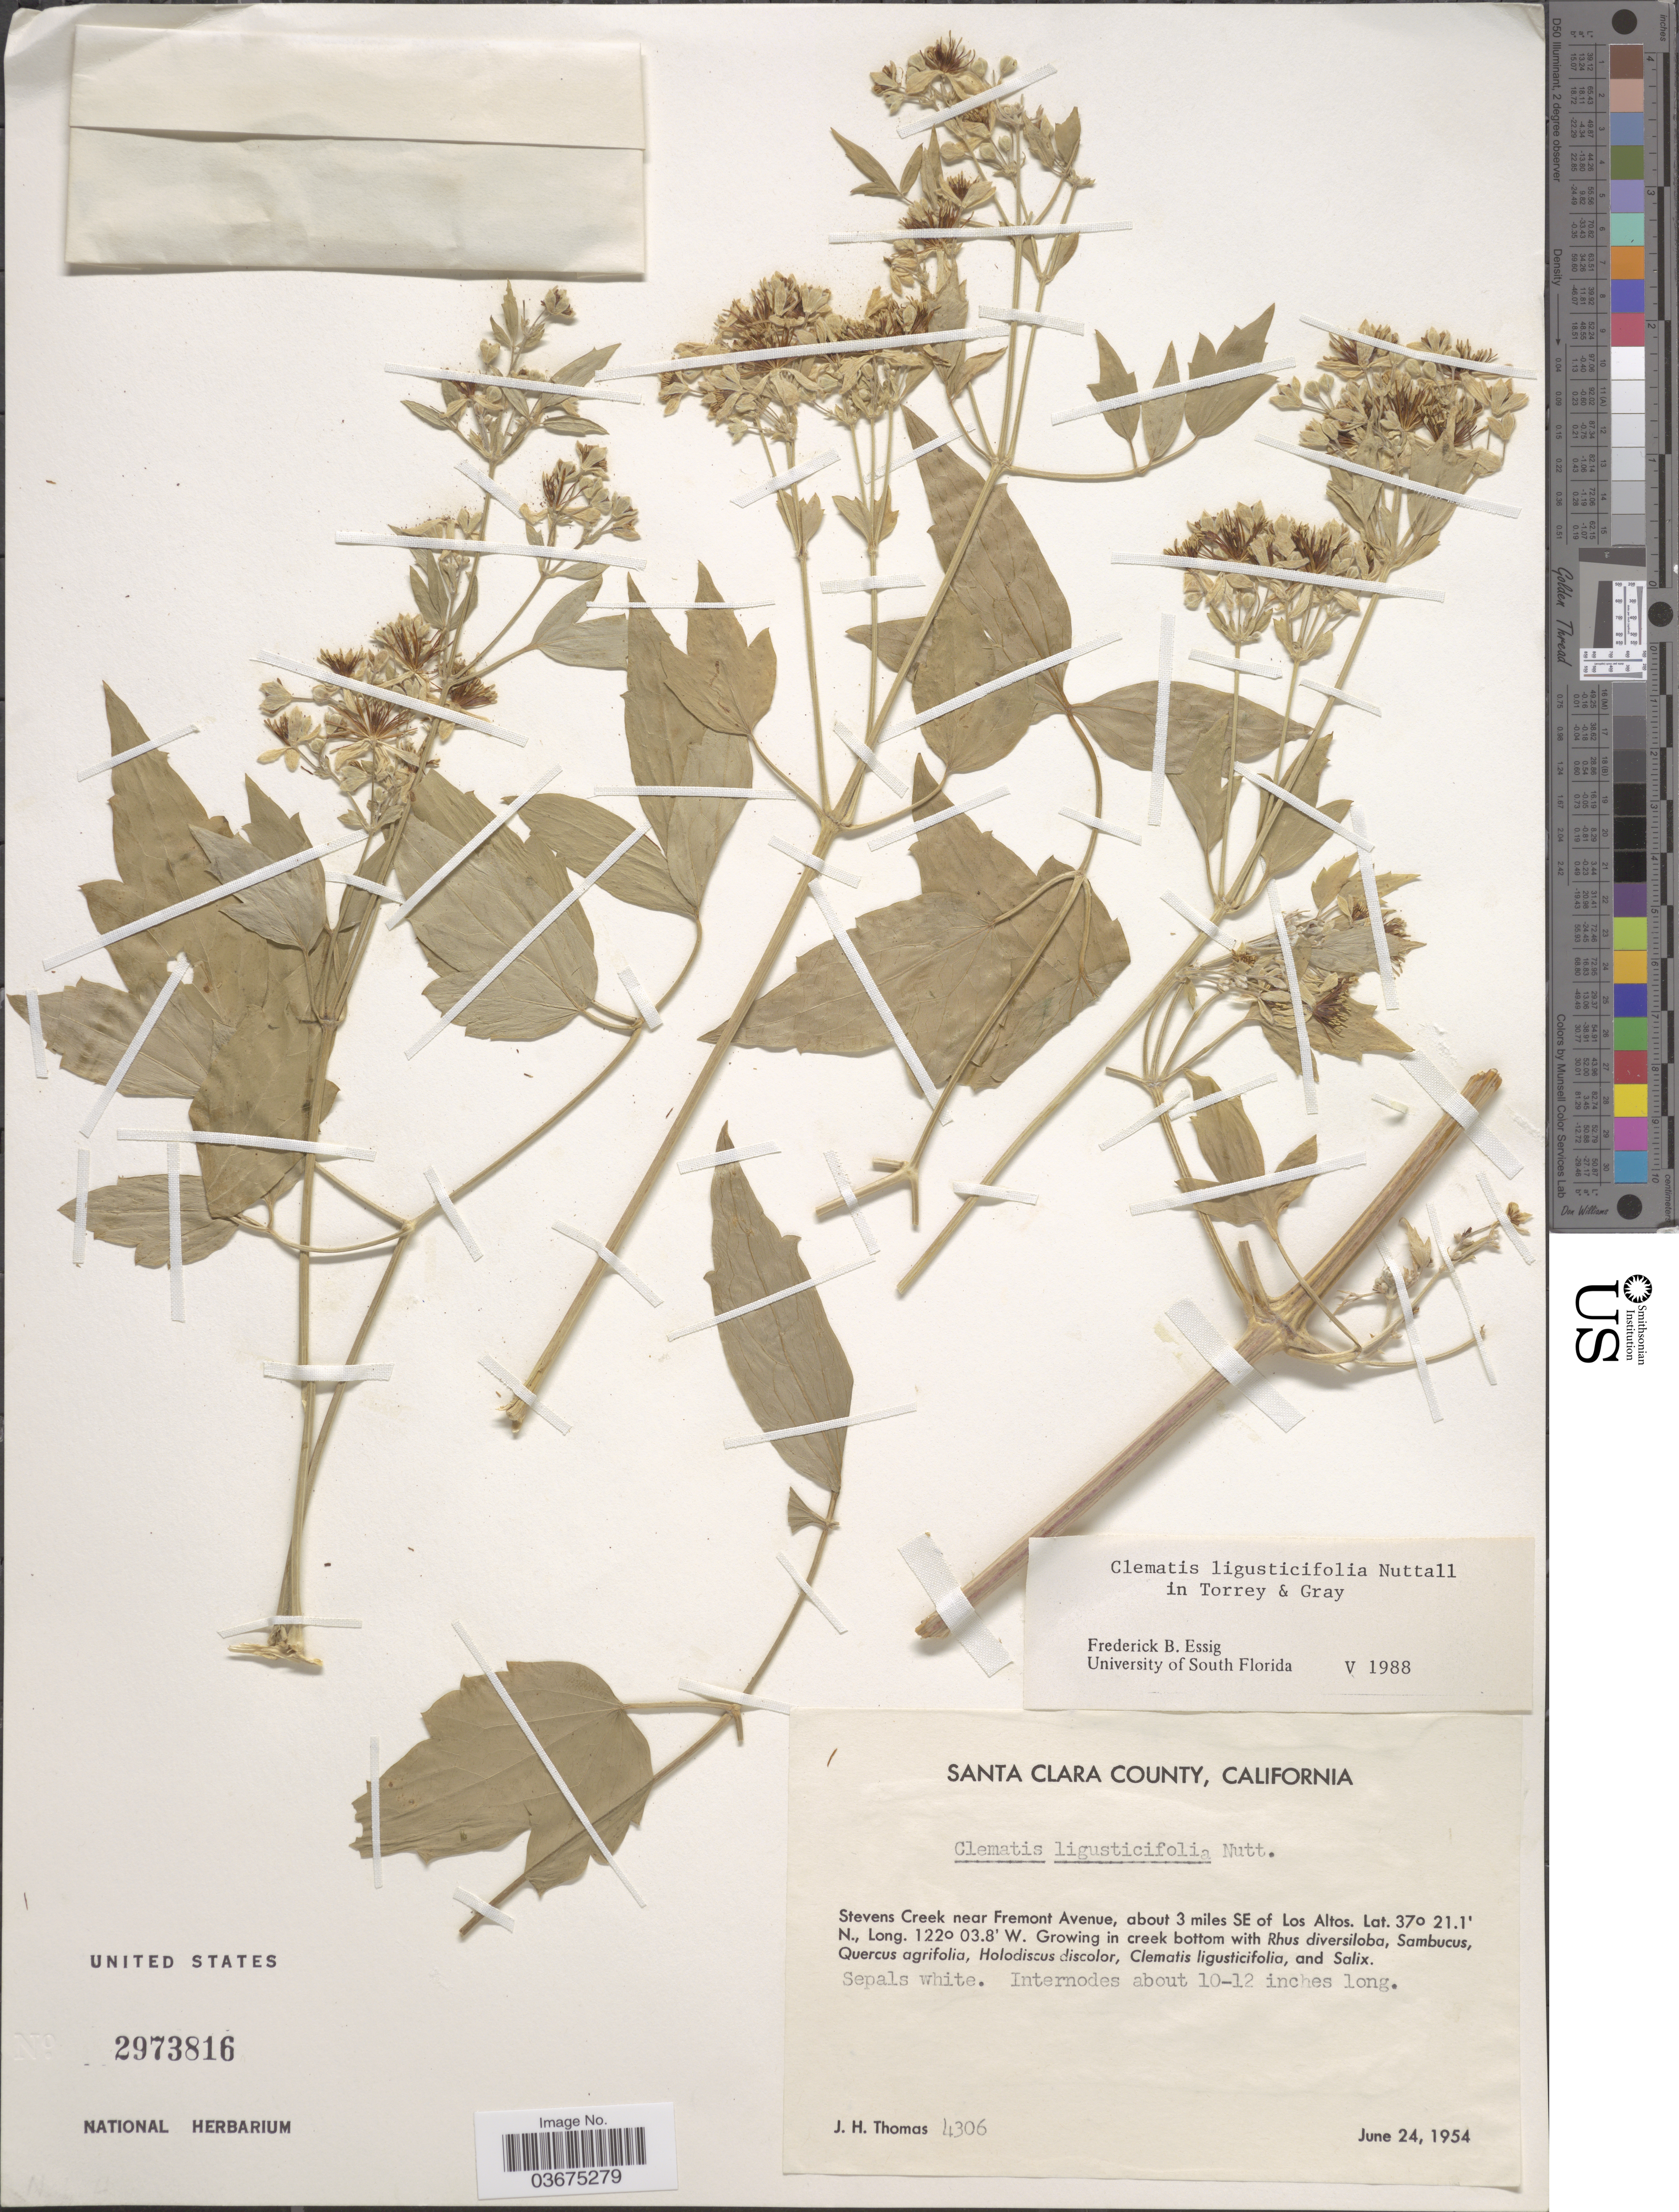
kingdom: Plantae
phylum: Tracheophyta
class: Magnoliopsida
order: Ranunculales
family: Ranunculaceae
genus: Clematis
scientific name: Clematis ligusticifolia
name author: Nutt.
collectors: J. H. Thomas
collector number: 4306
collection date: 1954-06-24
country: United States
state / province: California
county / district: Santa Clara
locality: Santa Clara County. Stevens Creek near Fremont Avenue, about 3 miles SE of Los Altos.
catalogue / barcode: US 2973816